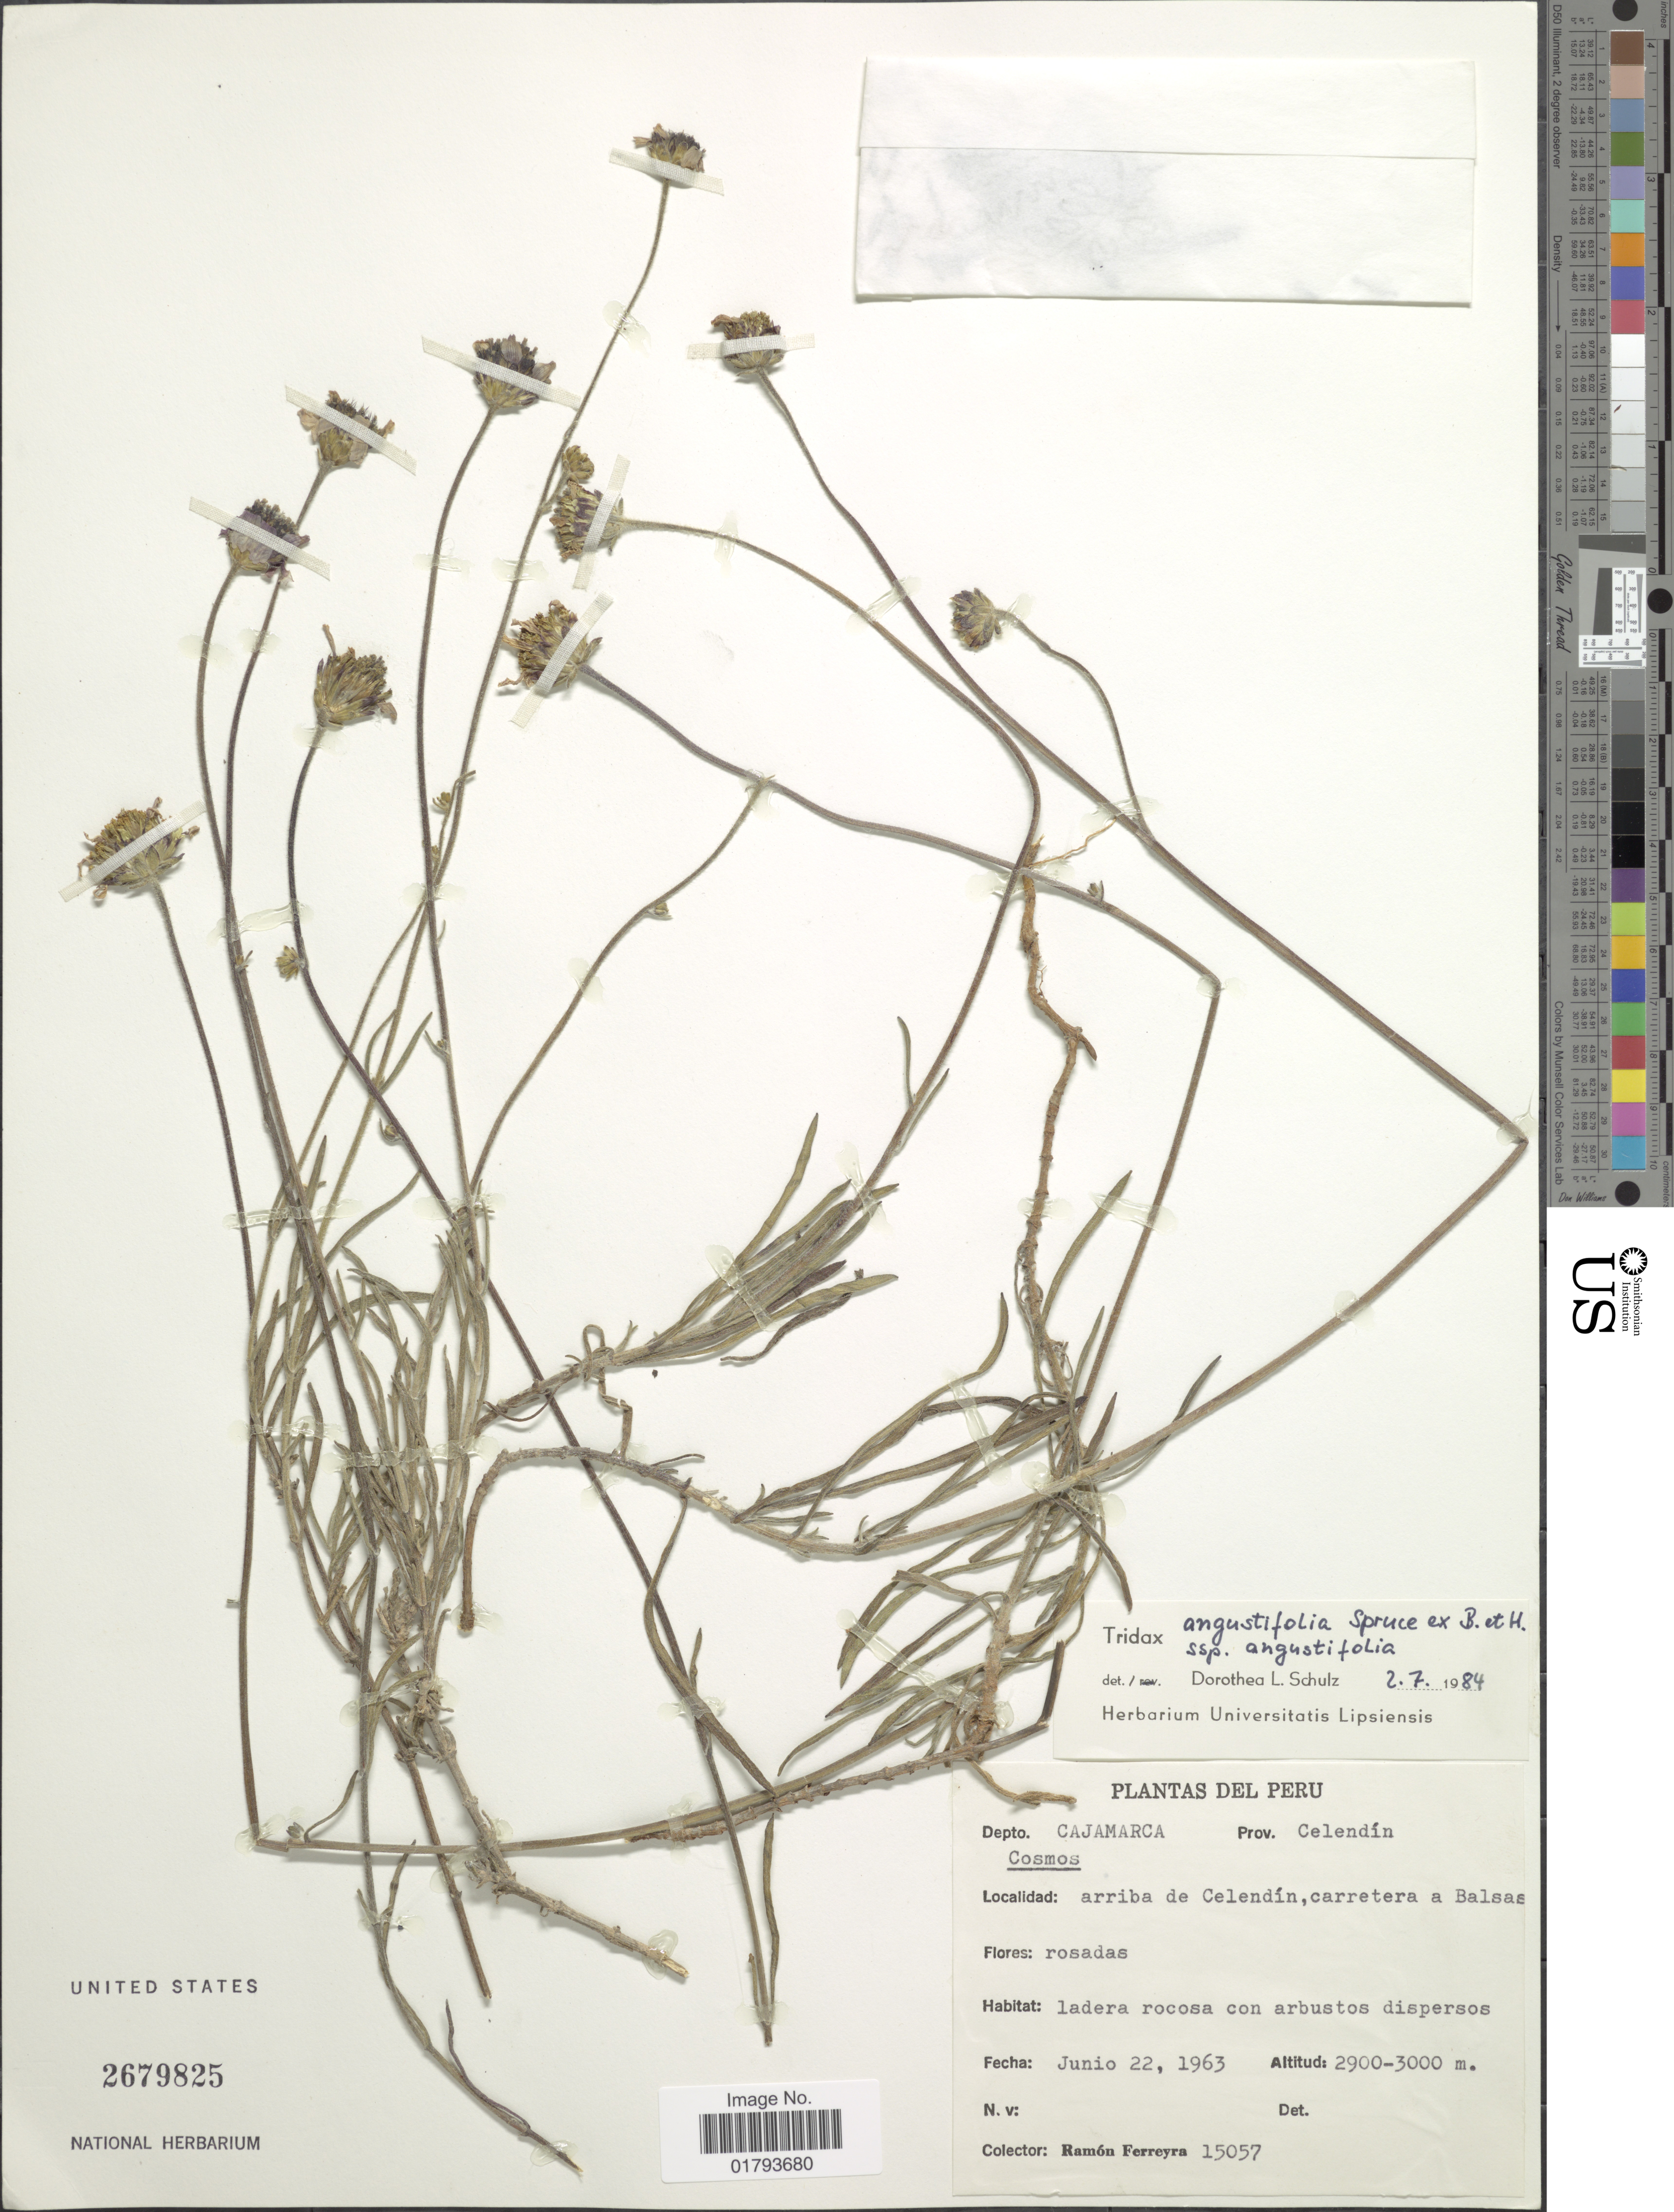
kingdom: Plantae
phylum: Tracheophyta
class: Magnoliopsida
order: Asterales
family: Asteraceae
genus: Tridax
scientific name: Tridax angustifolia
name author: Spruce ex Benth. & Hook. f.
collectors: R. A. Ferreyra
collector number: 15057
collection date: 1963-06-22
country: Peru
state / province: Cajamarca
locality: Prov. Celendín, arriba de Celendín, carretera a Balsas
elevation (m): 2900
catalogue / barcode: US 2679825